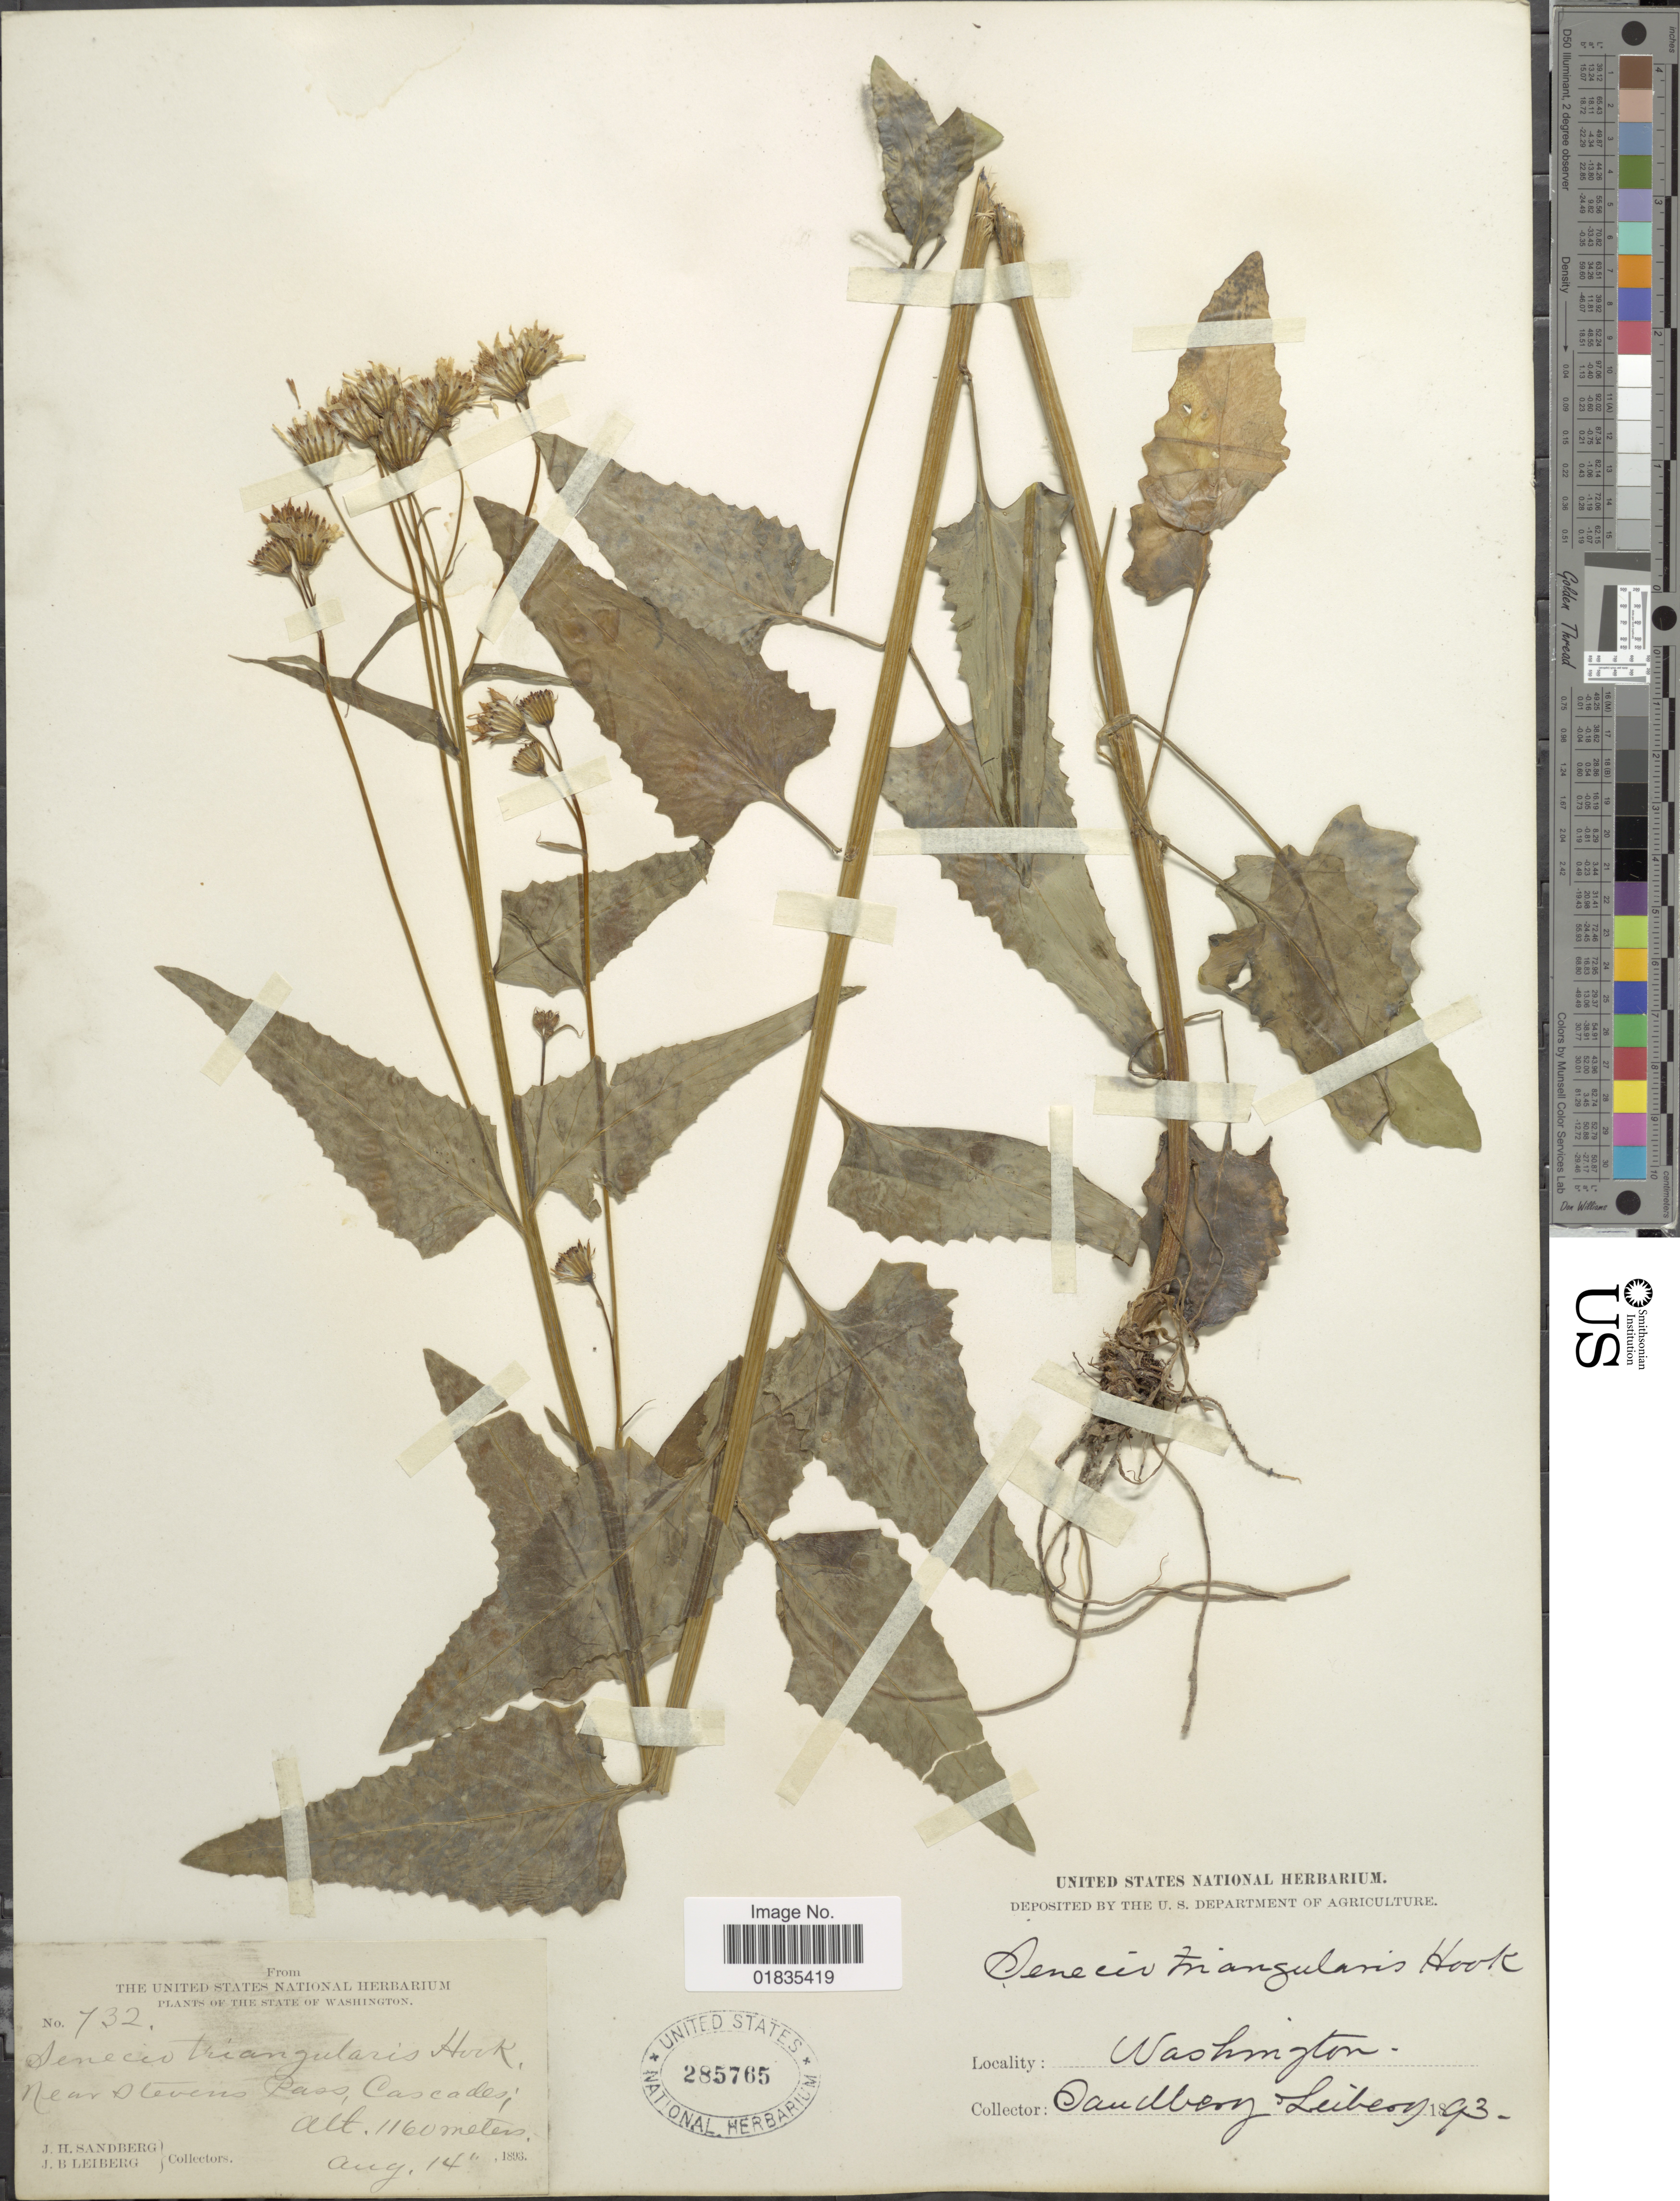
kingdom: Plantae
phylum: Tracheophyta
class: Magnoliopsida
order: Asterales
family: Asteraceae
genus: Senecio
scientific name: Senecio triangularis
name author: Hook.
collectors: J. H. Sandberg & J. B. Leiberg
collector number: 732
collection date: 1893-08-14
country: United States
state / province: Washington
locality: Near Stevens Pass, Cascades.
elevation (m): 1160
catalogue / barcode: US 285765